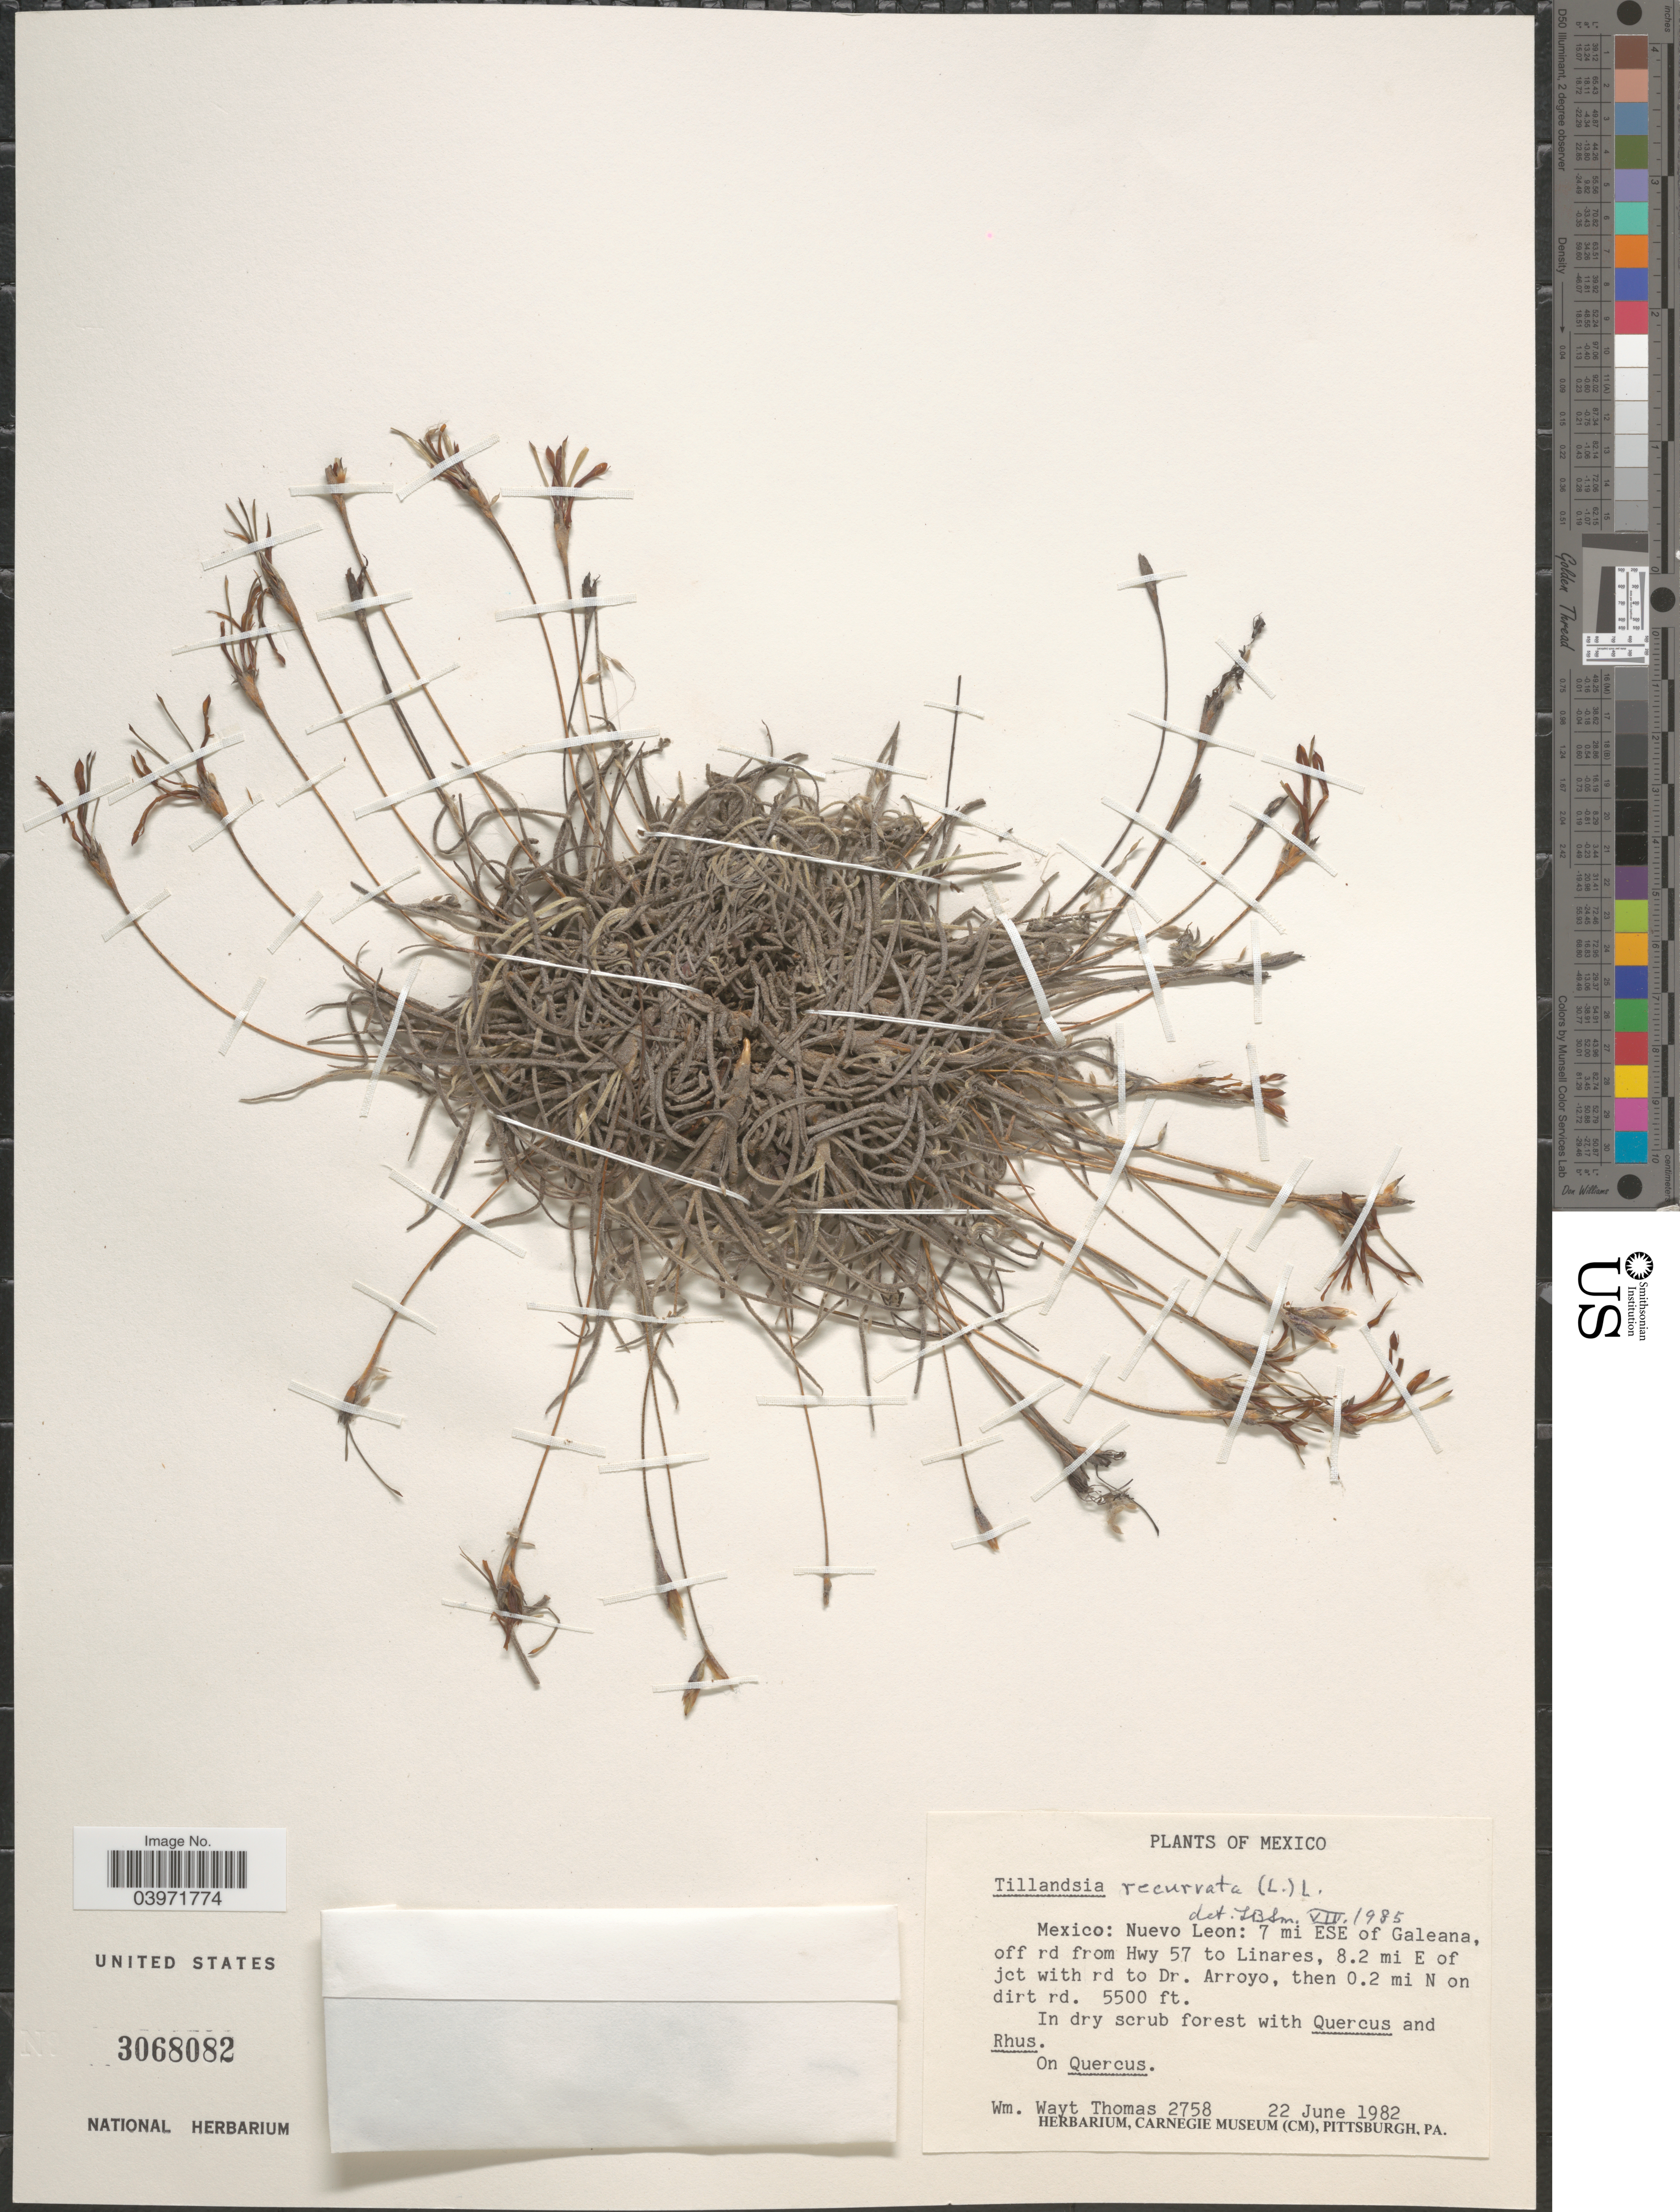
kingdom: Plantae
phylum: Tracheophyta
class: Liliopsida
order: Poales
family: Bromeliaceae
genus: Tillandsia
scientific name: Tillandsia recurvata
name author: L.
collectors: W. W. Thomas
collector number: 2758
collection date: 1982-06-22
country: Mexico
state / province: Nuevo León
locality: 7 mi ESE of Galeana, off rd from Hwy 57 to Linares, 8.2 mi E of jct with rd to Dr. Arroyo, then 0.2 mi N on dirt rd.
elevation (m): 1676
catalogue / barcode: US 3068082